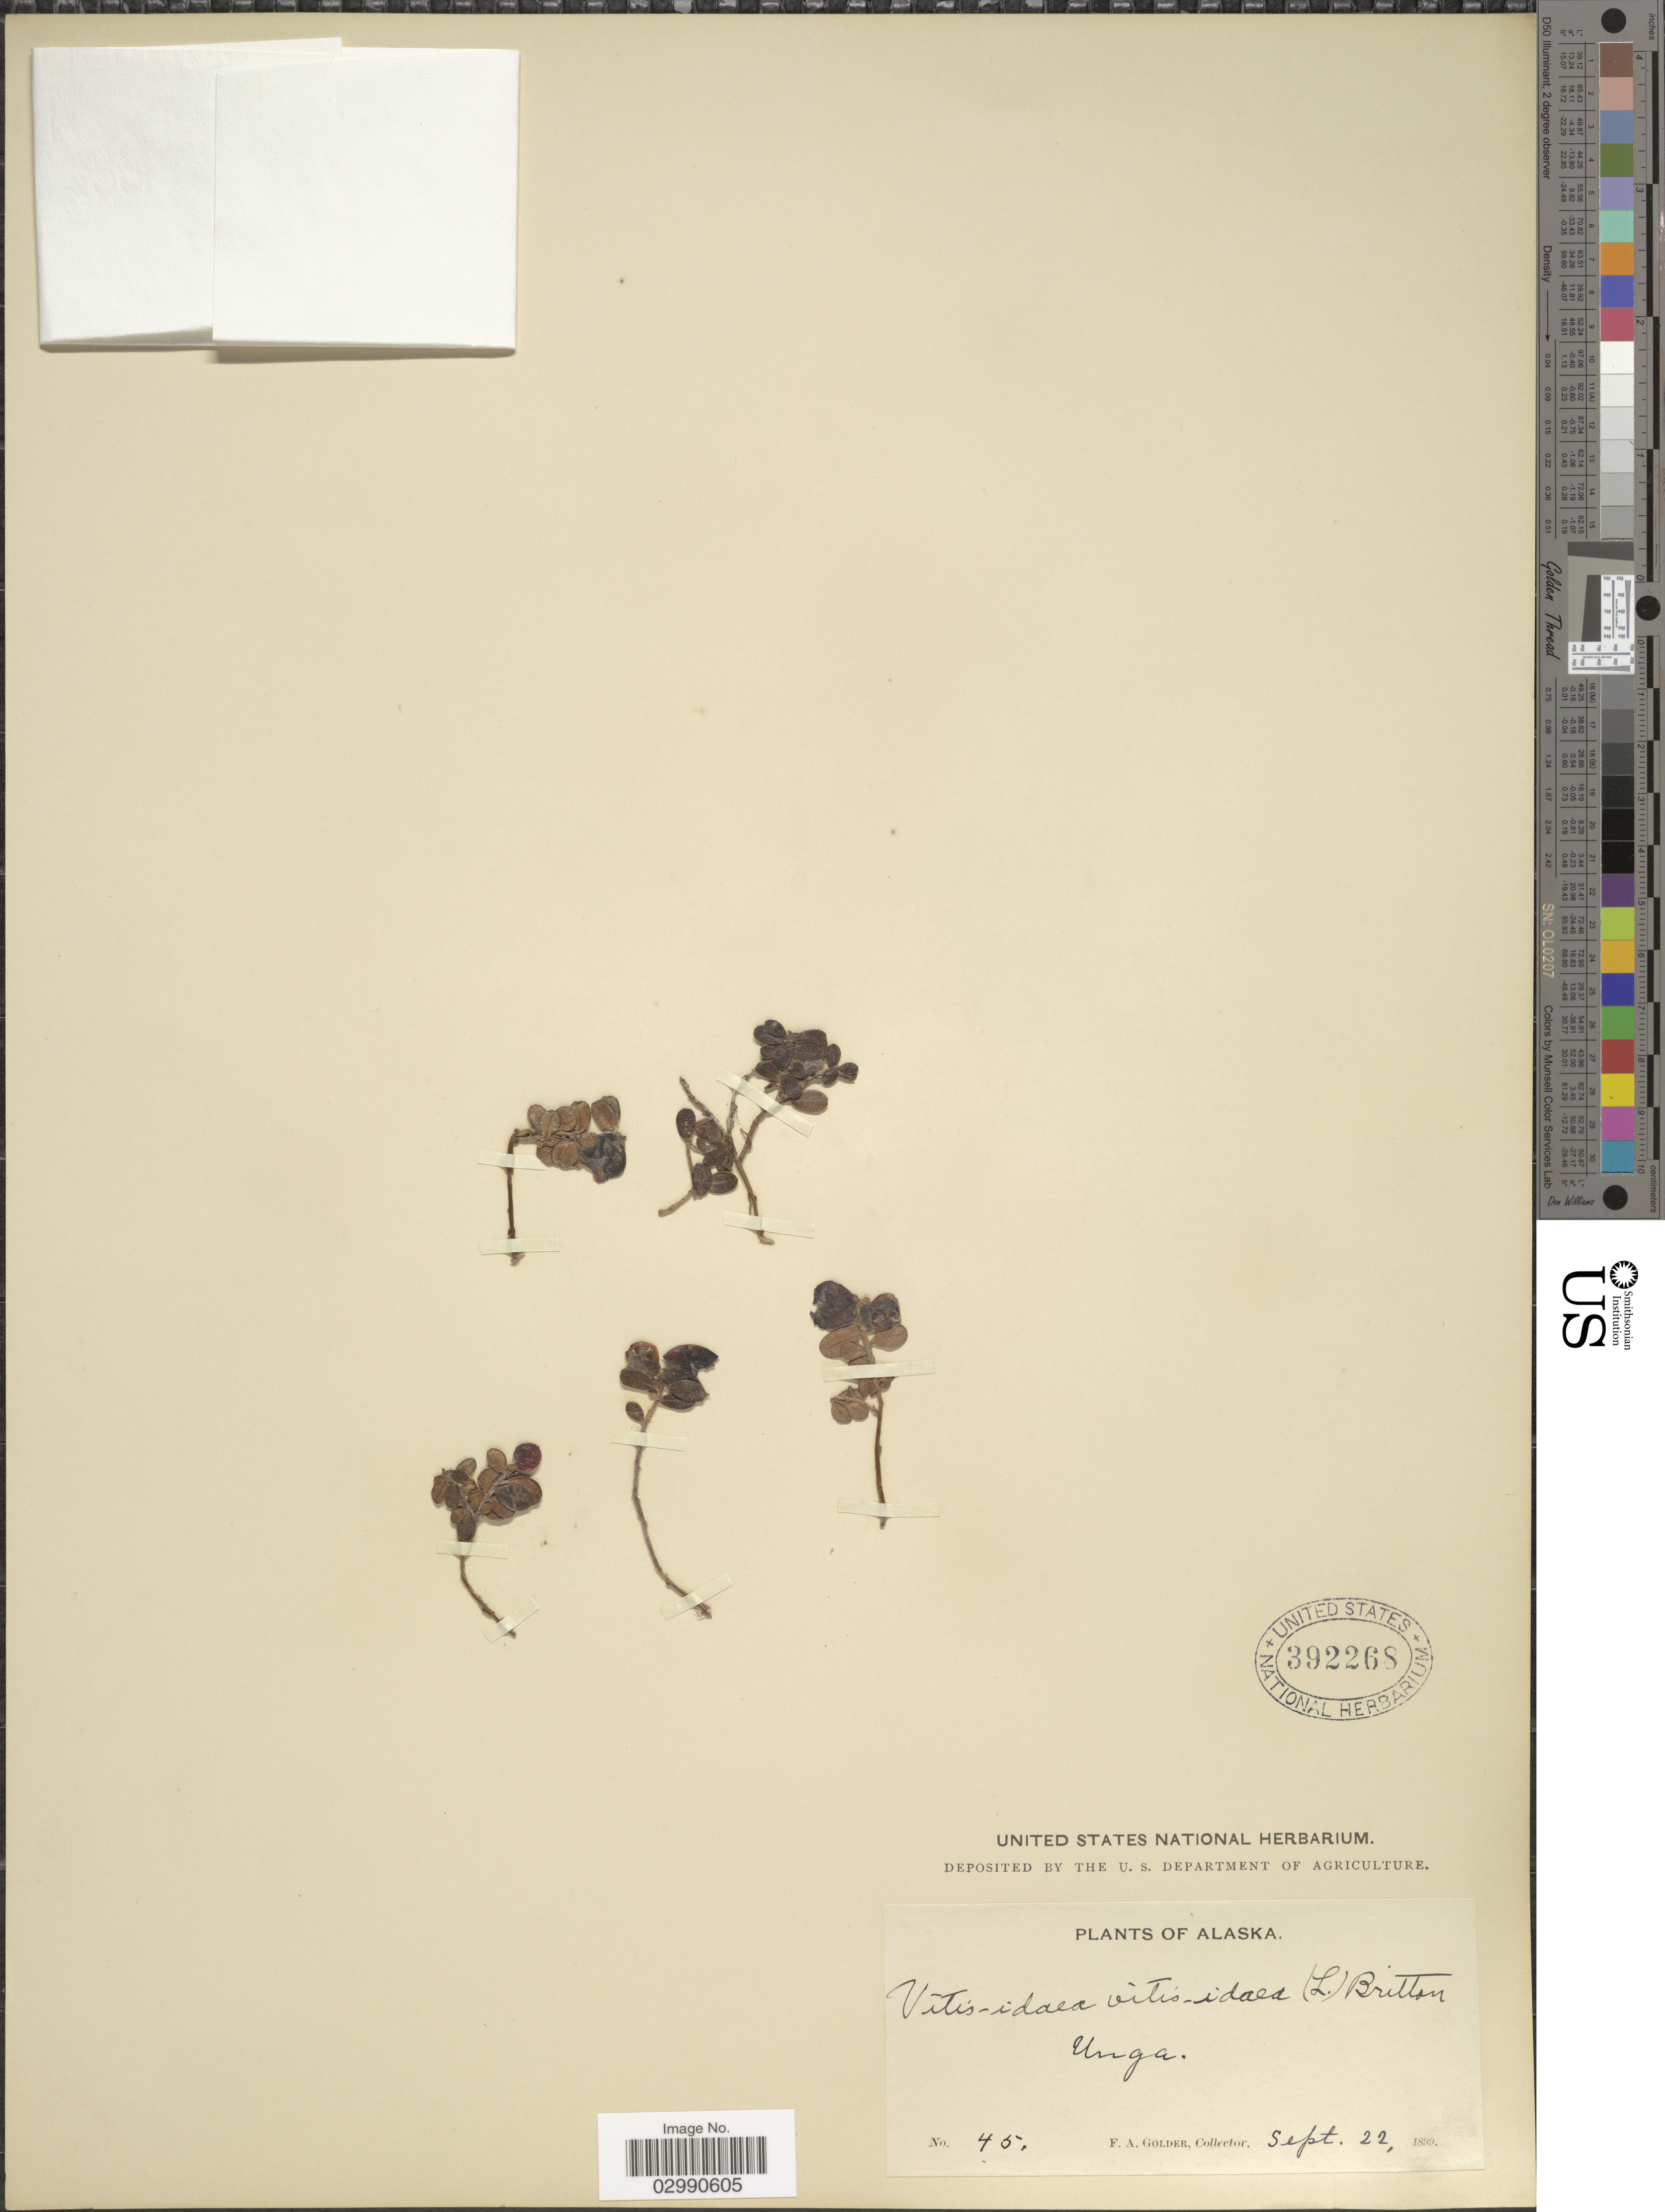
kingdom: Plantae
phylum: Tracheophyta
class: Magnoliopsida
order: Ericales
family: Ericaceae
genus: Vaccinium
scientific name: Vaccinium vitis-idaea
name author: L.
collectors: F. Golder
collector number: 45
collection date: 1899-09-22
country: United States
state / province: Alaska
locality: Unga.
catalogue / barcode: US 392268